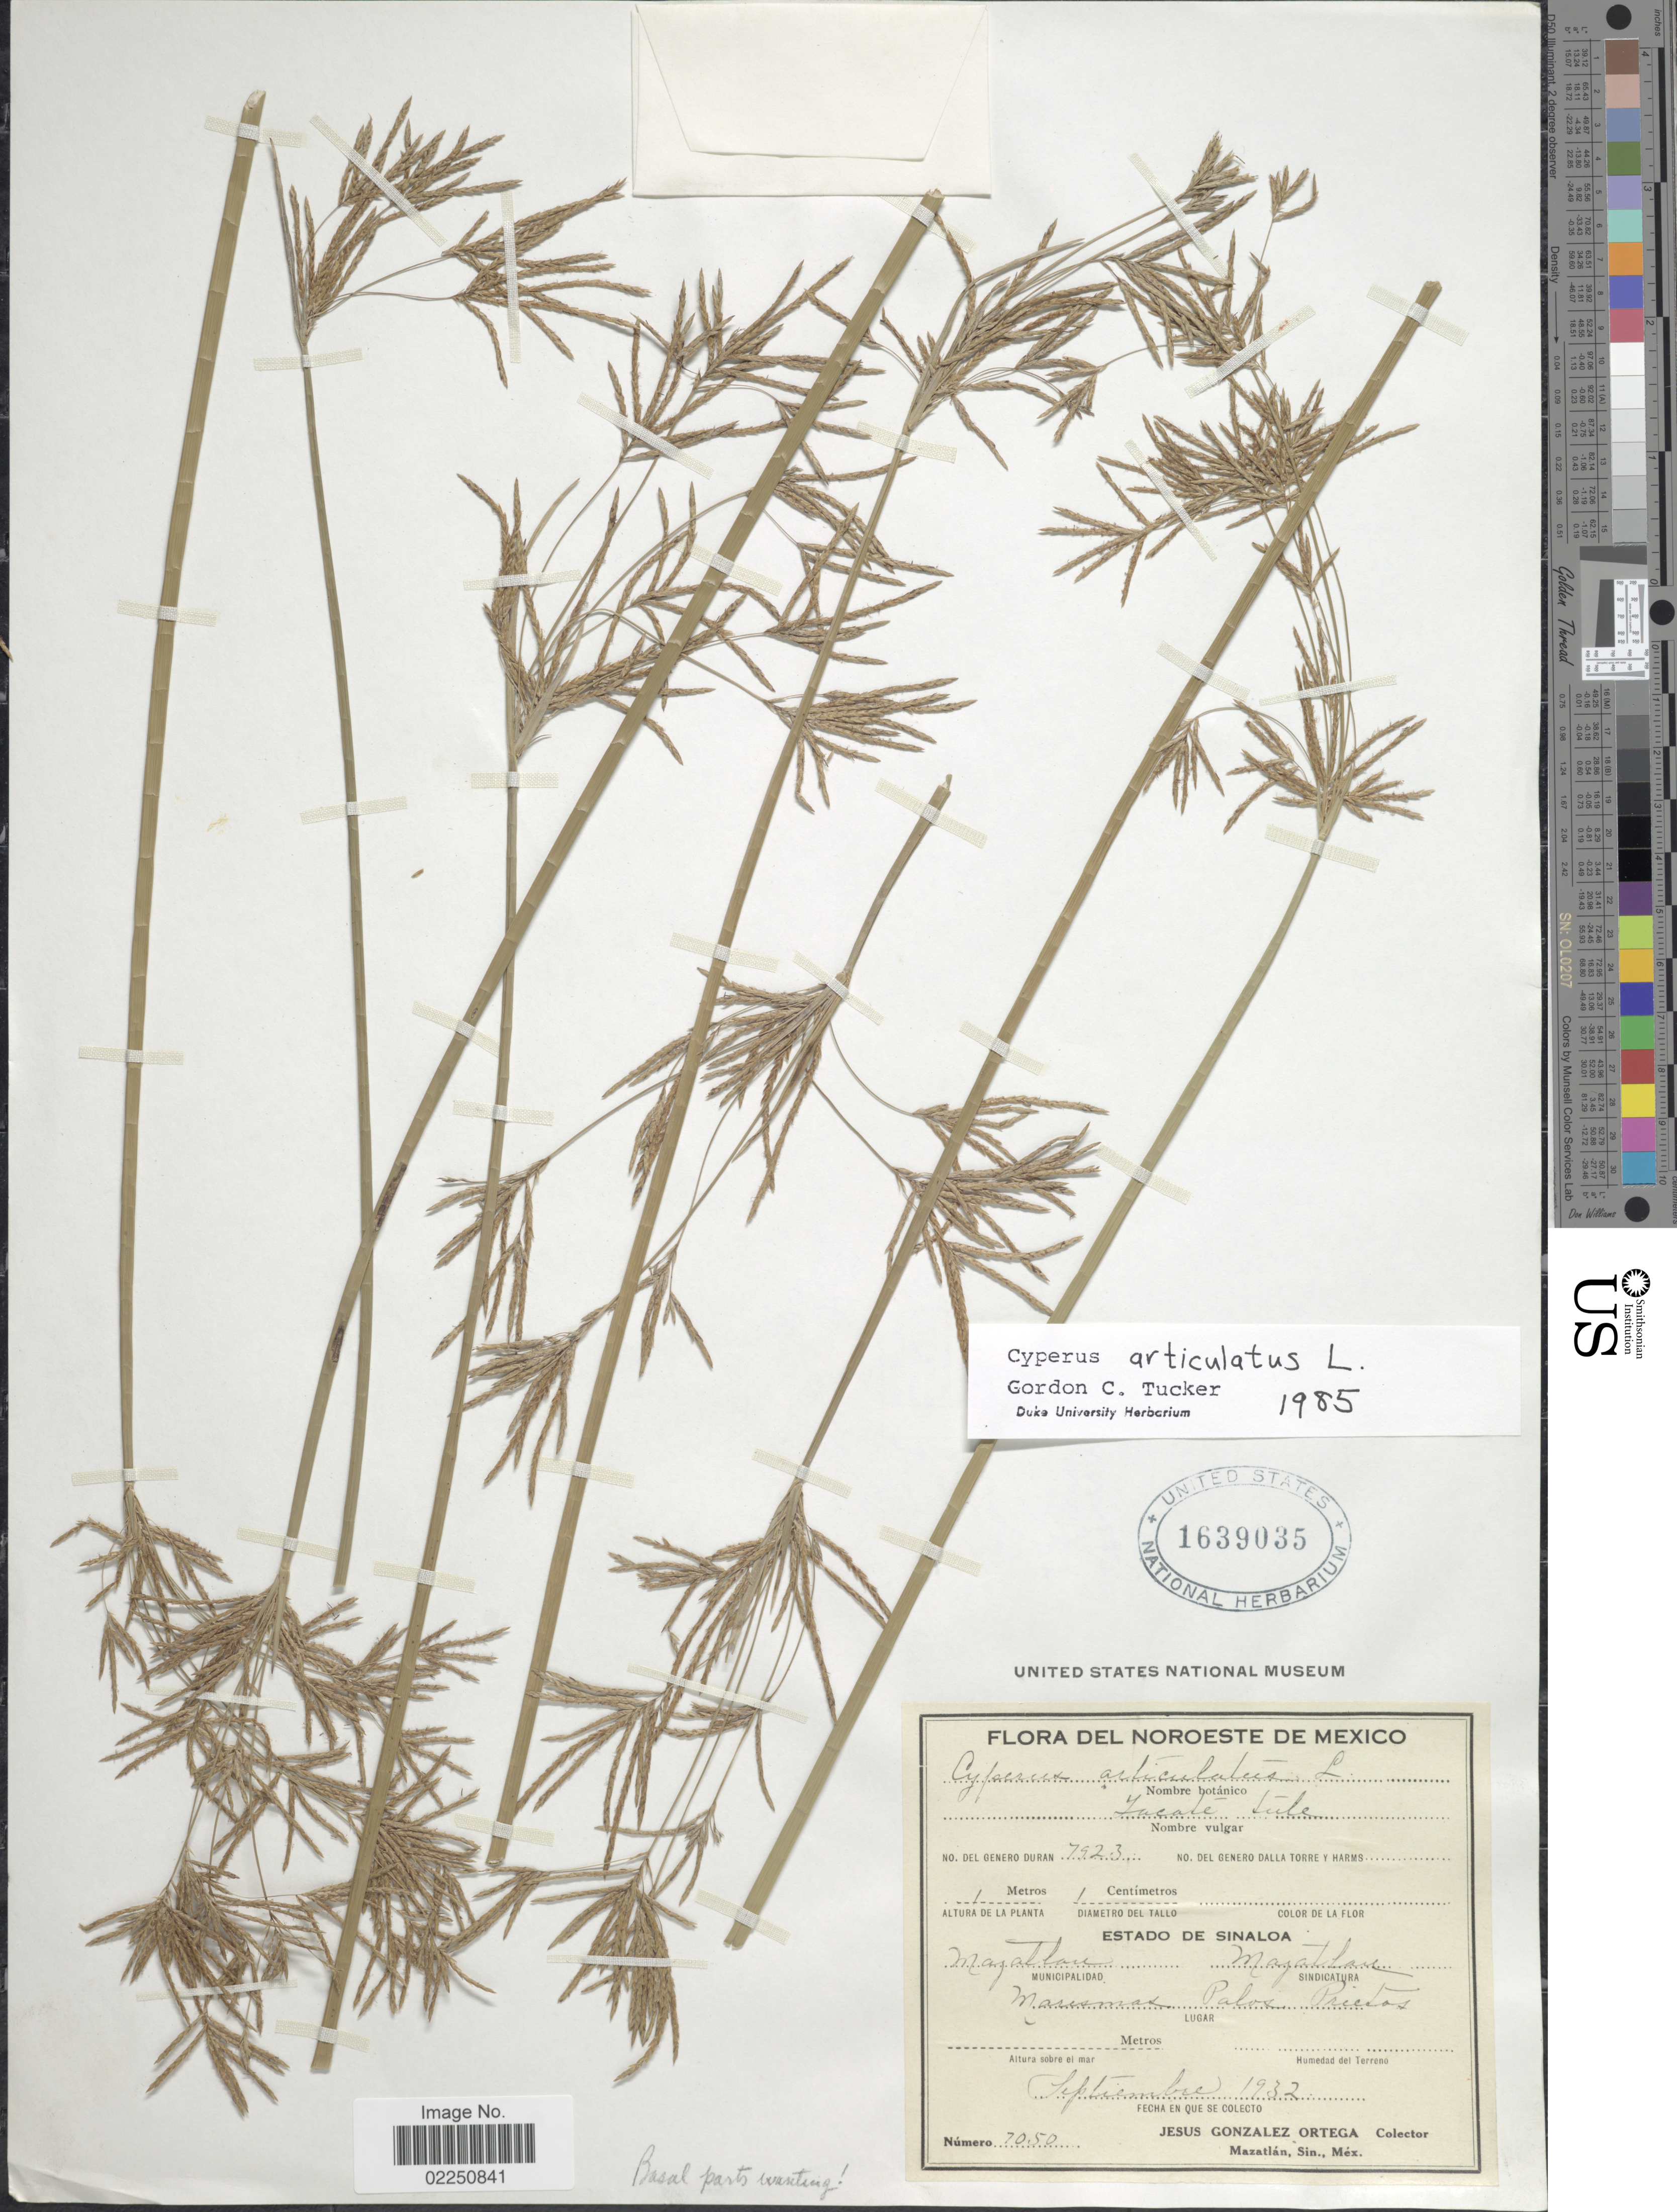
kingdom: Plantae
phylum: Tracheophyta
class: Liliopsida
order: Poales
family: Cyperaceae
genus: Cyperus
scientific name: Cyperus articulatus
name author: L.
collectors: J. Ortega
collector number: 7050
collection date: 1932-09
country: Mexico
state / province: Sinaloa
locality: Noroeste de Mexico. Municipalidad: Mazatlán, Sindicatura: Mazatlán, Marismas Palos Prietos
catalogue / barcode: US 1639035